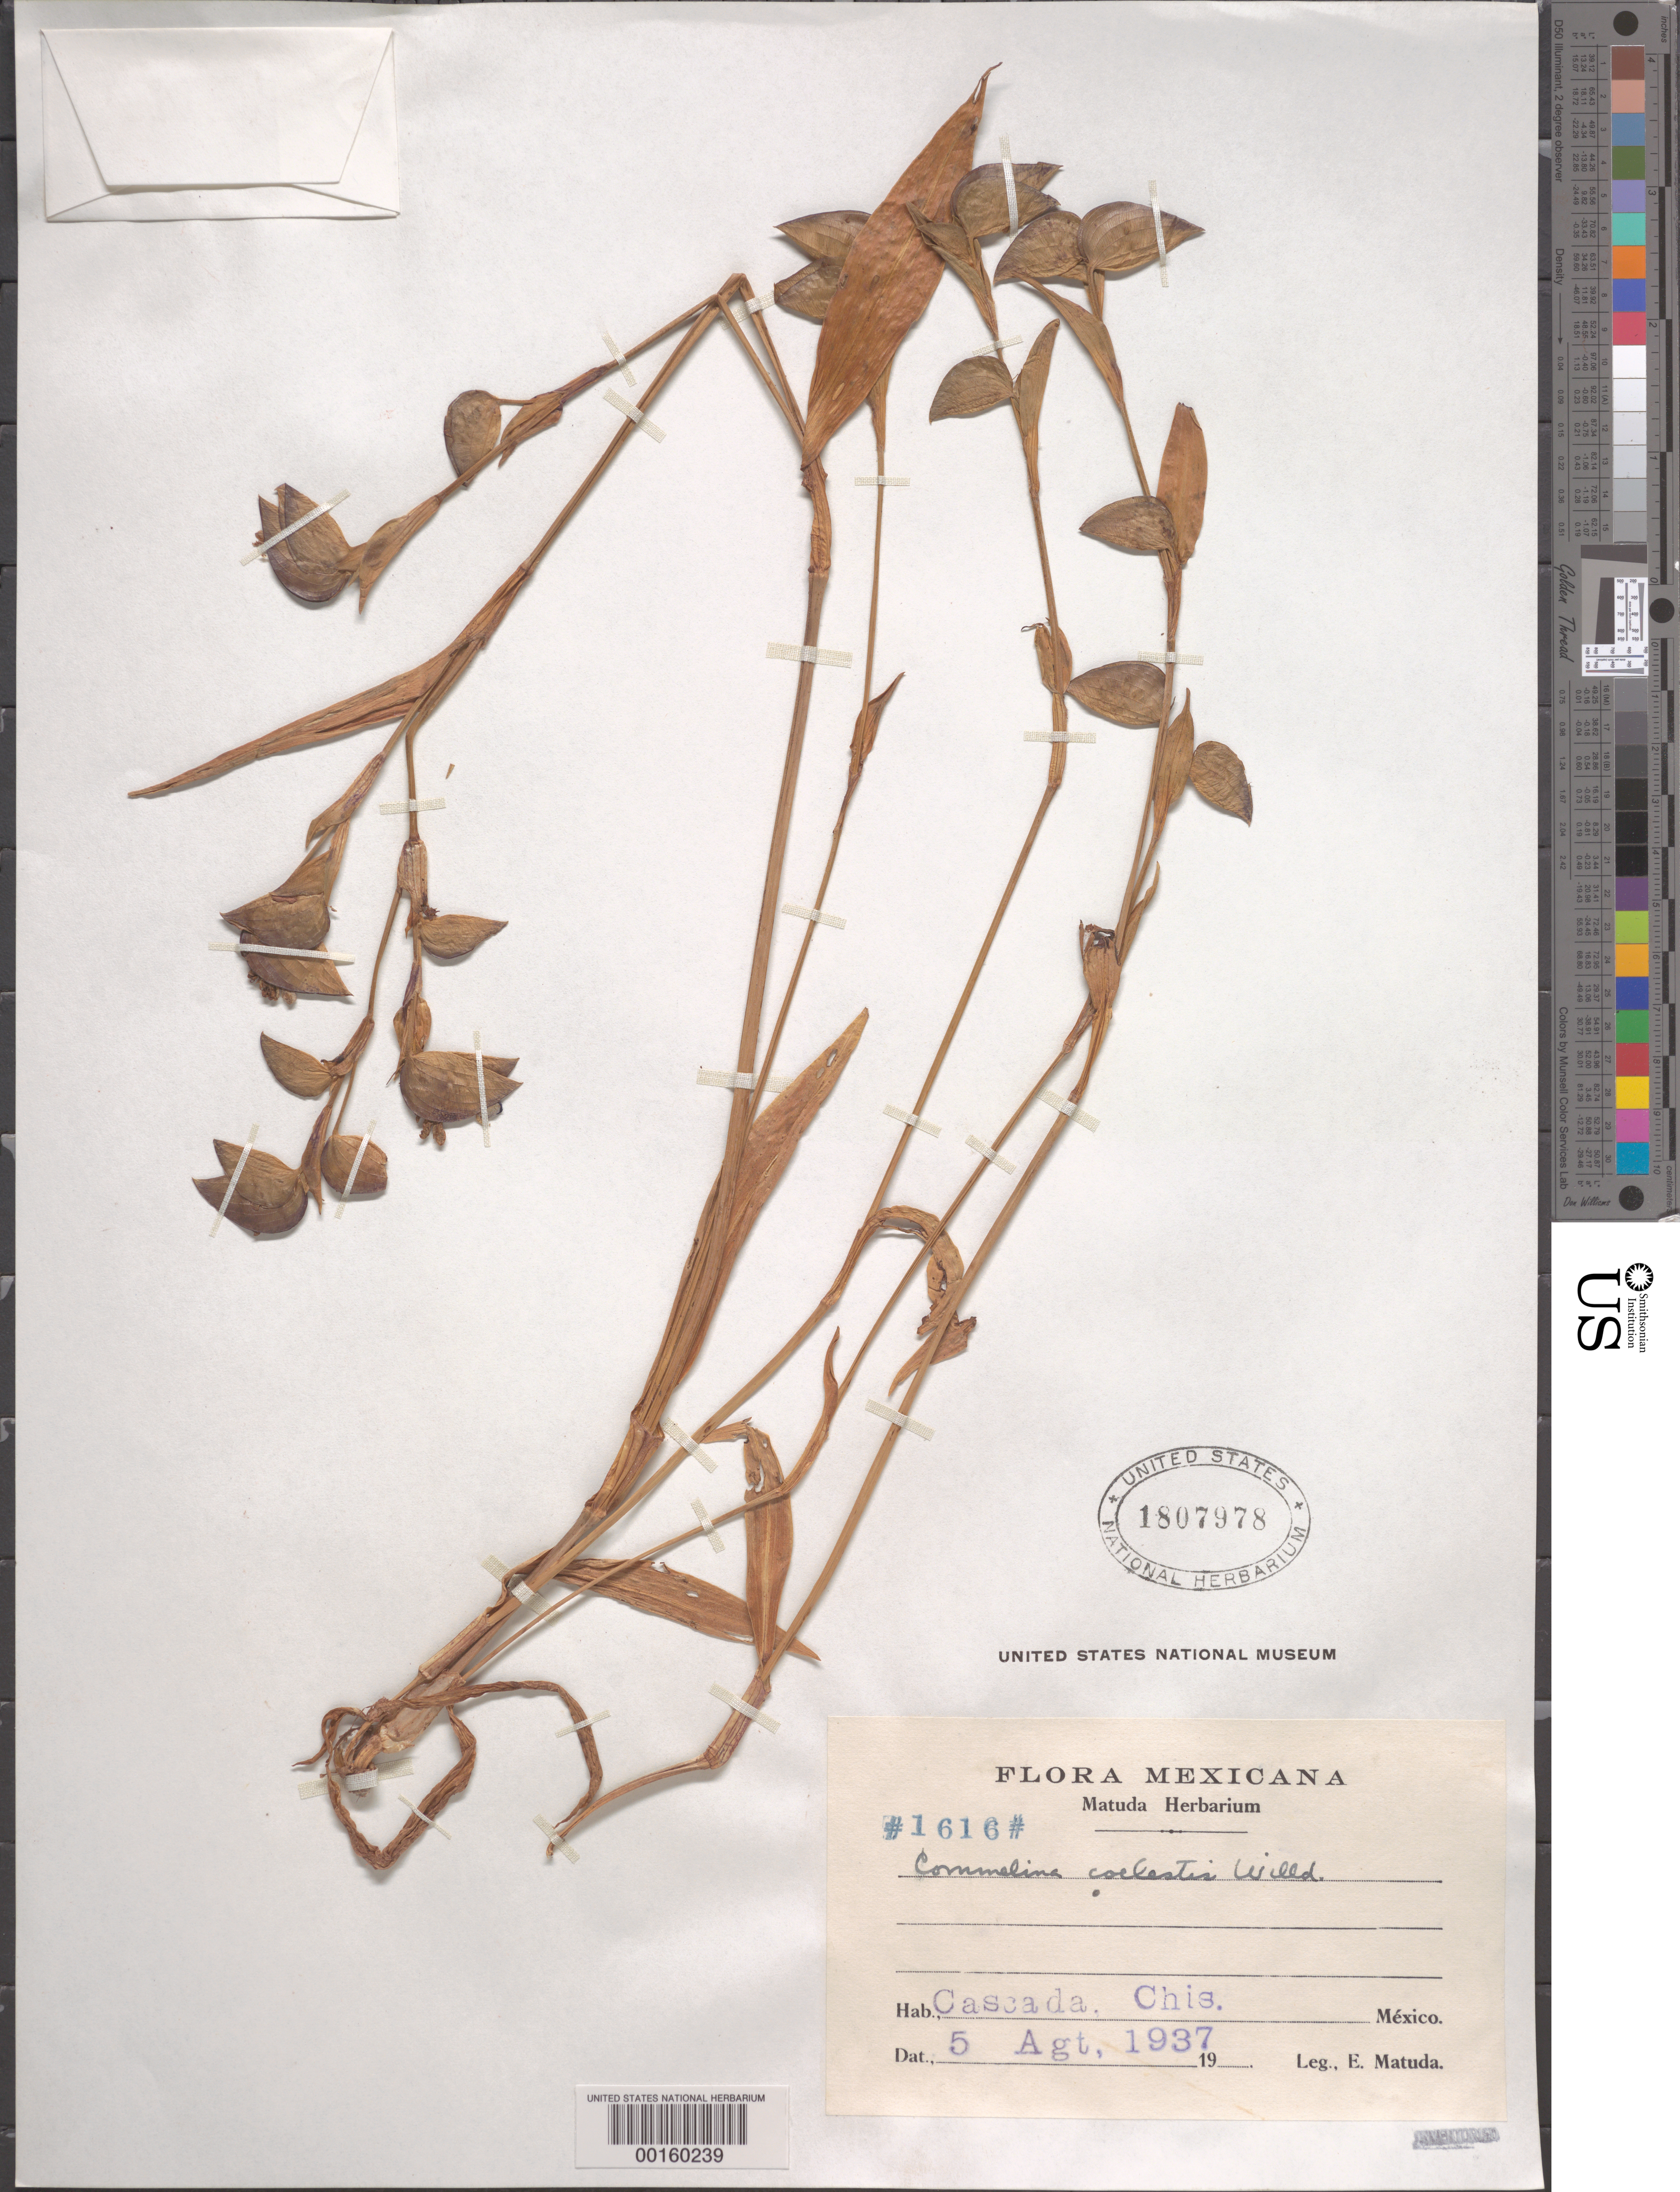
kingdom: Plantae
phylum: Tracheophyta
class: Liliopsida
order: Commelinales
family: Commelinaceae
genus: Commelina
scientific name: Commelina coelestis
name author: Willd.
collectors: E. Matuda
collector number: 1616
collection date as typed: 05 Aug 1937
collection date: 1937-08-05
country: Mexico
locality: Cascada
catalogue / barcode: US 1807978